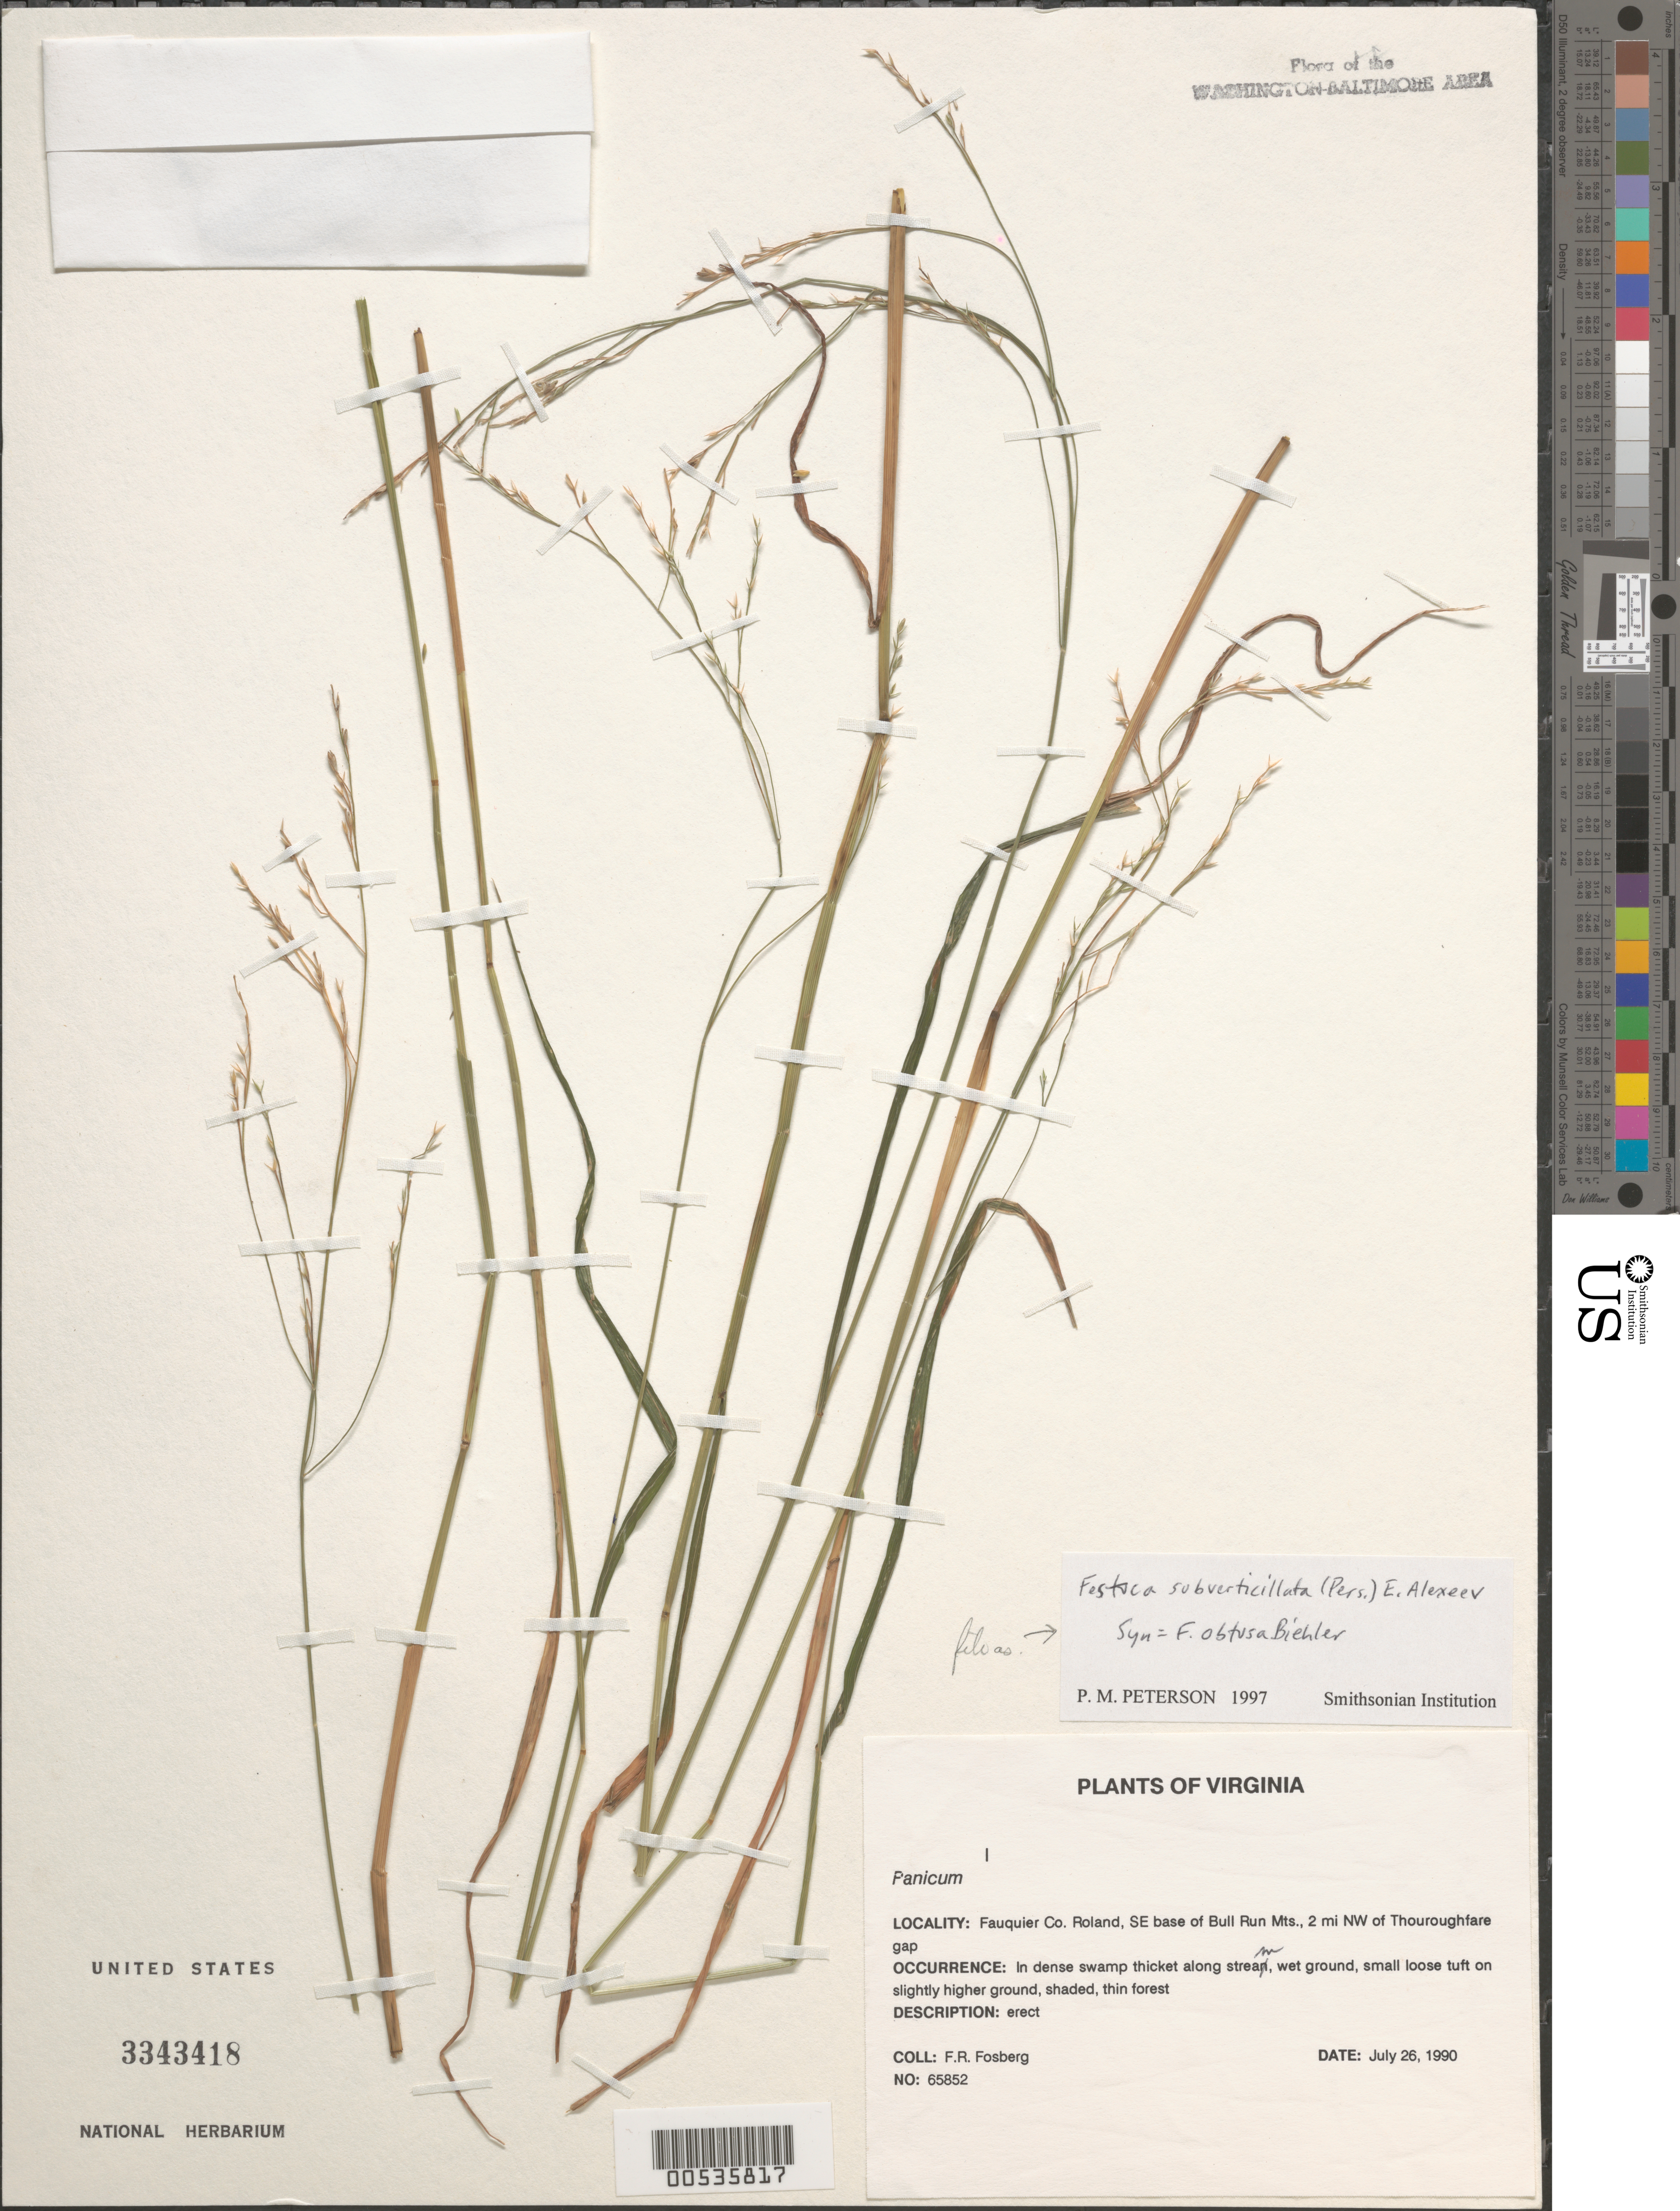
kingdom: Plantae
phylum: Tracheophyta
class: Liliopsida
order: Poales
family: Poaceae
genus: Festuca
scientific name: Festuca subverticillata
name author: (Pers.) E.B. Alexeev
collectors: F. R. Fosberg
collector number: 65852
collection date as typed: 26 Jul 1960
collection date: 1960-07-26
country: United States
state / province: Virginia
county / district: Fauquier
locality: Roland, SW base of Bull Run Mts., NW of Thorofare Gap Bull Run Mts.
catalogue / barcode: US 3343418